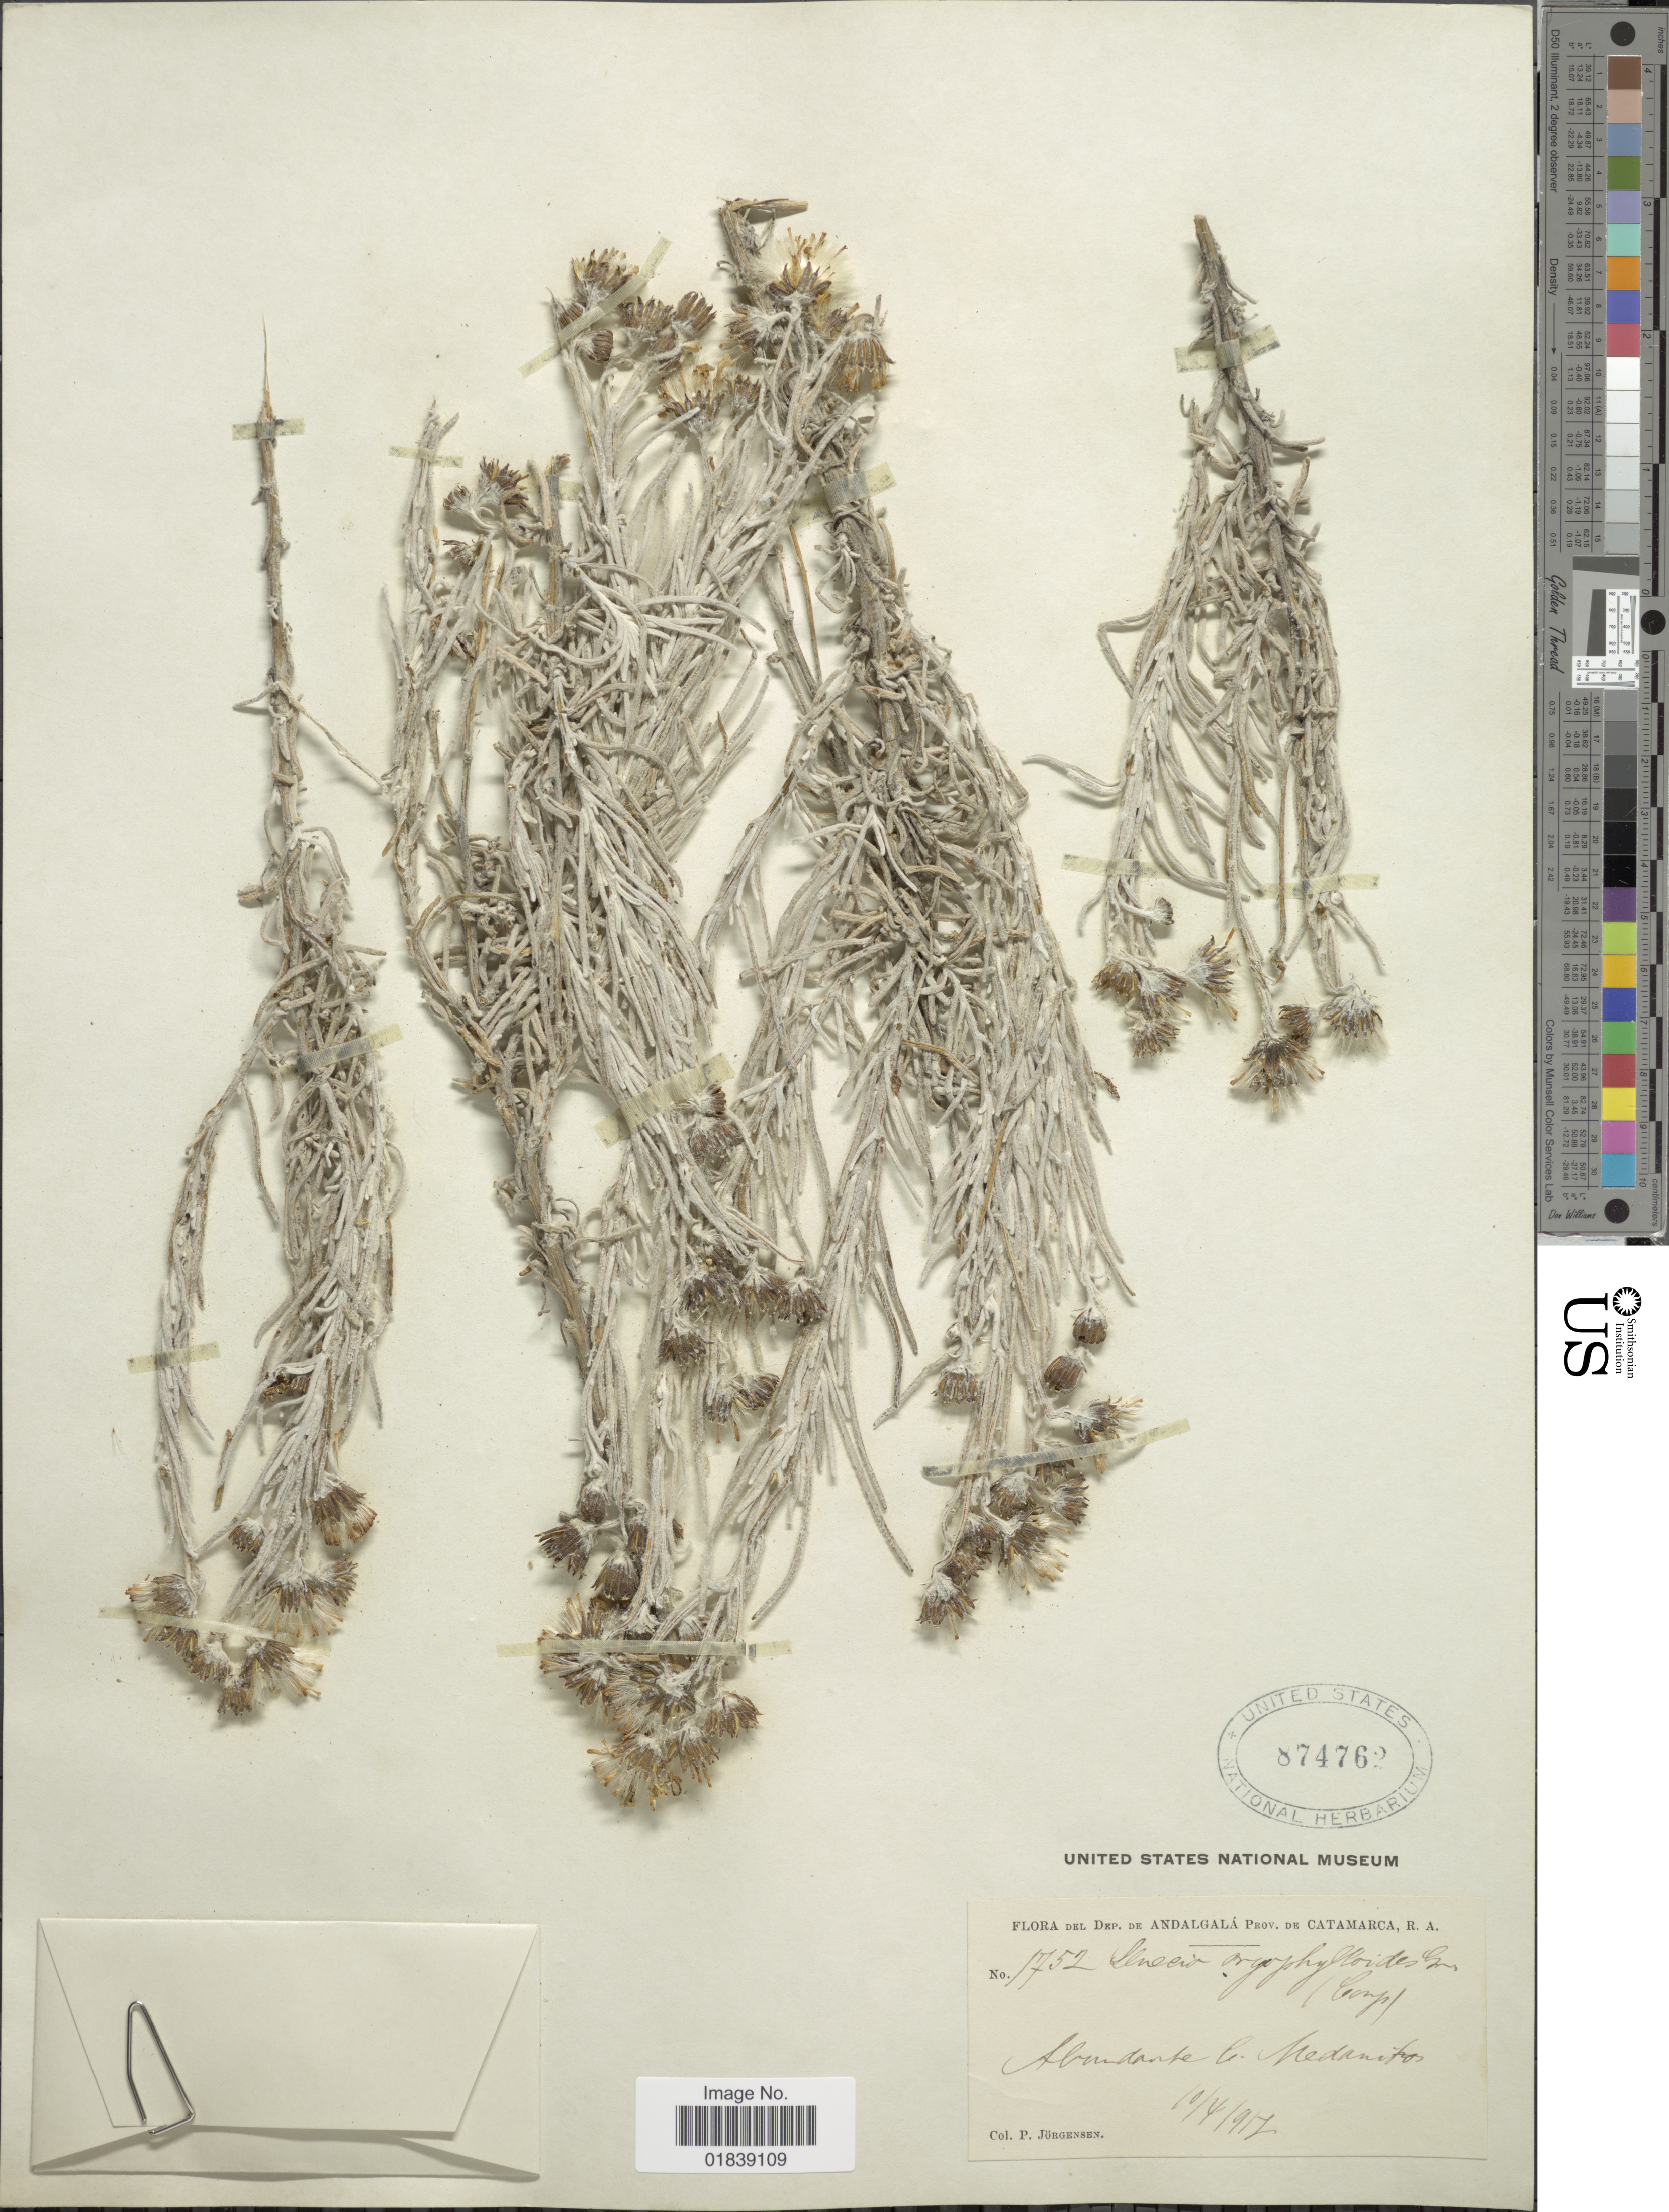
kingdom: Plantae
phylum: Tracheophyta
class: Magnoliopsida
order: Asterales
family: Asteraceae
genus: Senecio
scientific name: Senecio argophylloides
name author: Griseb.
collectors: P. Jörgensen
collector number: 1752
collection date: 1917-04-10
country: Argentina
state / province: Catamarca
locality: Medanitos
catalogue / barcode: US 874762